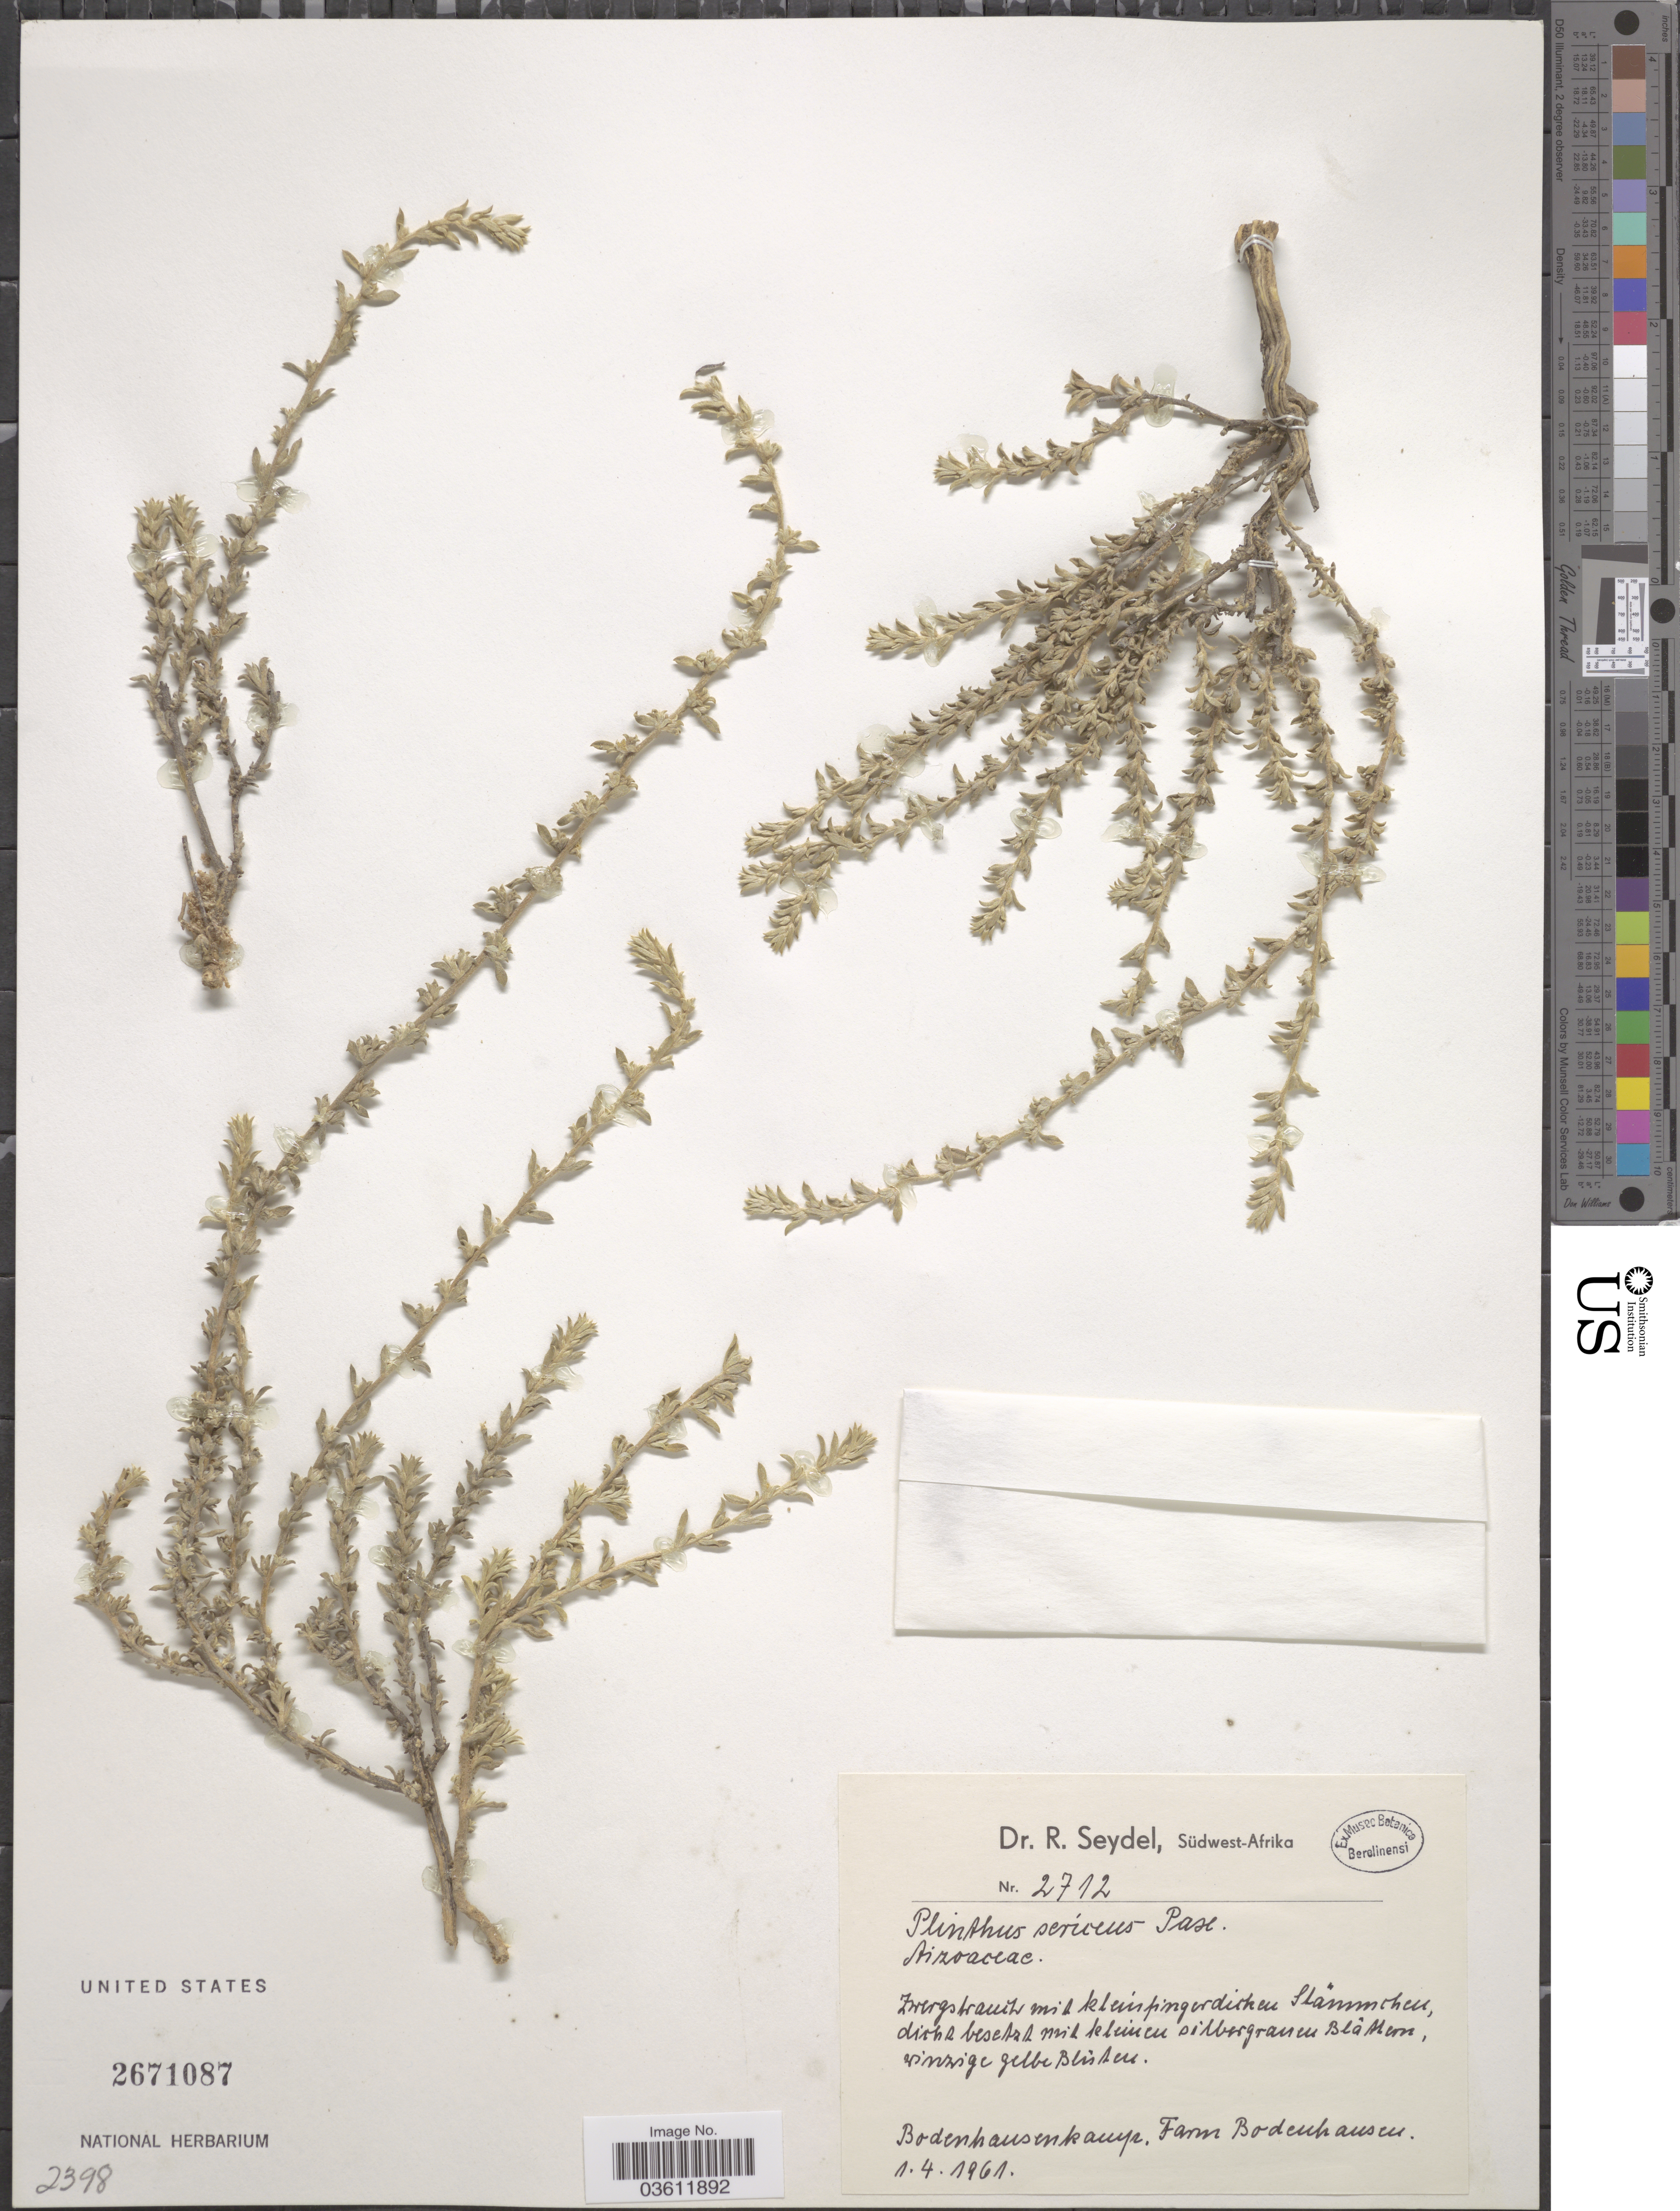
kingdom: Plantae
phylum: Tracheophyta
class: Magnoliopsida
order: Caryophyllales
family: Aizoaceae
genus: Aizoon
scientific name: Aizoon sericeum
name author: (Pax) Klak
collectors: R. Seydel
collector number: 2712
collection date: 1961-04-01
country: Namibia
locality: Südwest-Afrika. Bodenhausenkamp. Farm Bodenhausen.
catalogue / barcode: US 2671087